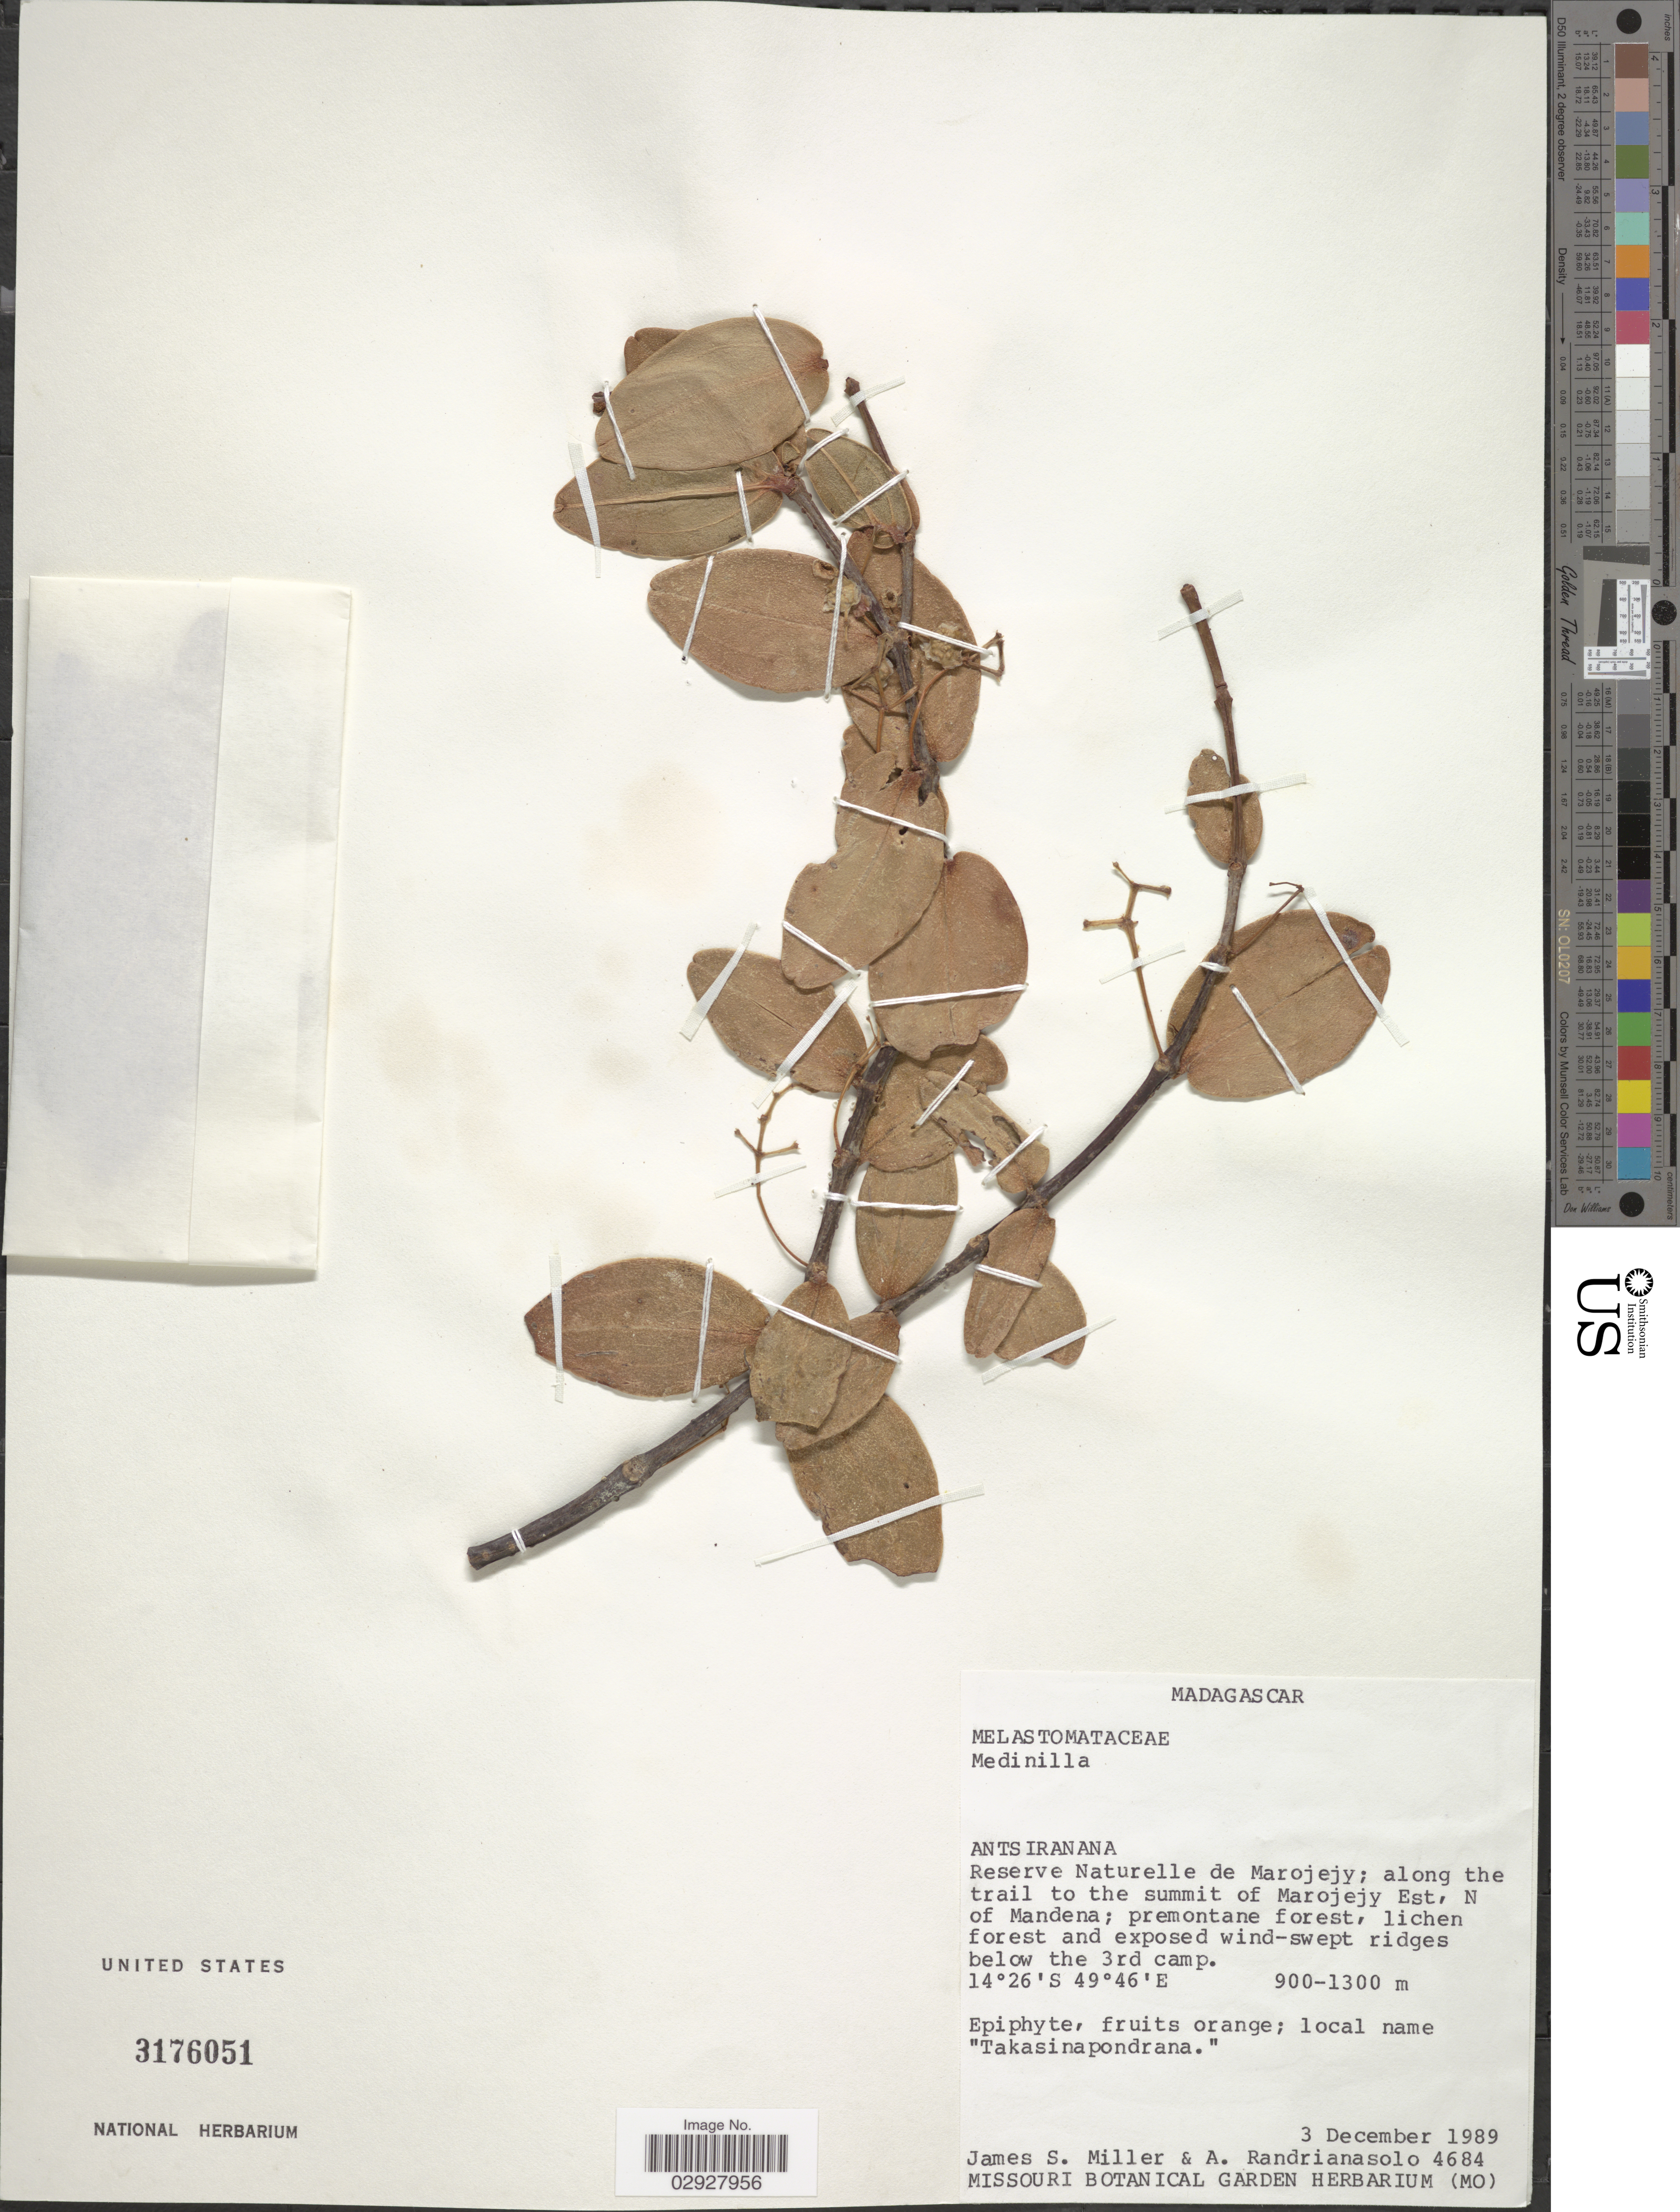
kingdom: Plantae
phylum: Tracheophyta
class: Magnoliopsida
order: Myrtales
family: Melastomataceae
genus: Medinilla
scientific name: Medinilla sp.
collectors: J. S. Miller & A. Randrianasolo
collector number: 4684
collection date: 1989-12-03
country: Madagascar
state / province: Sava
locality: Reserve Naturelle de Marojejy; along the trail to the summit of Marojejy Est, N of Mandena.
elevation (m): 900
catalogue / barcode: US 3176051